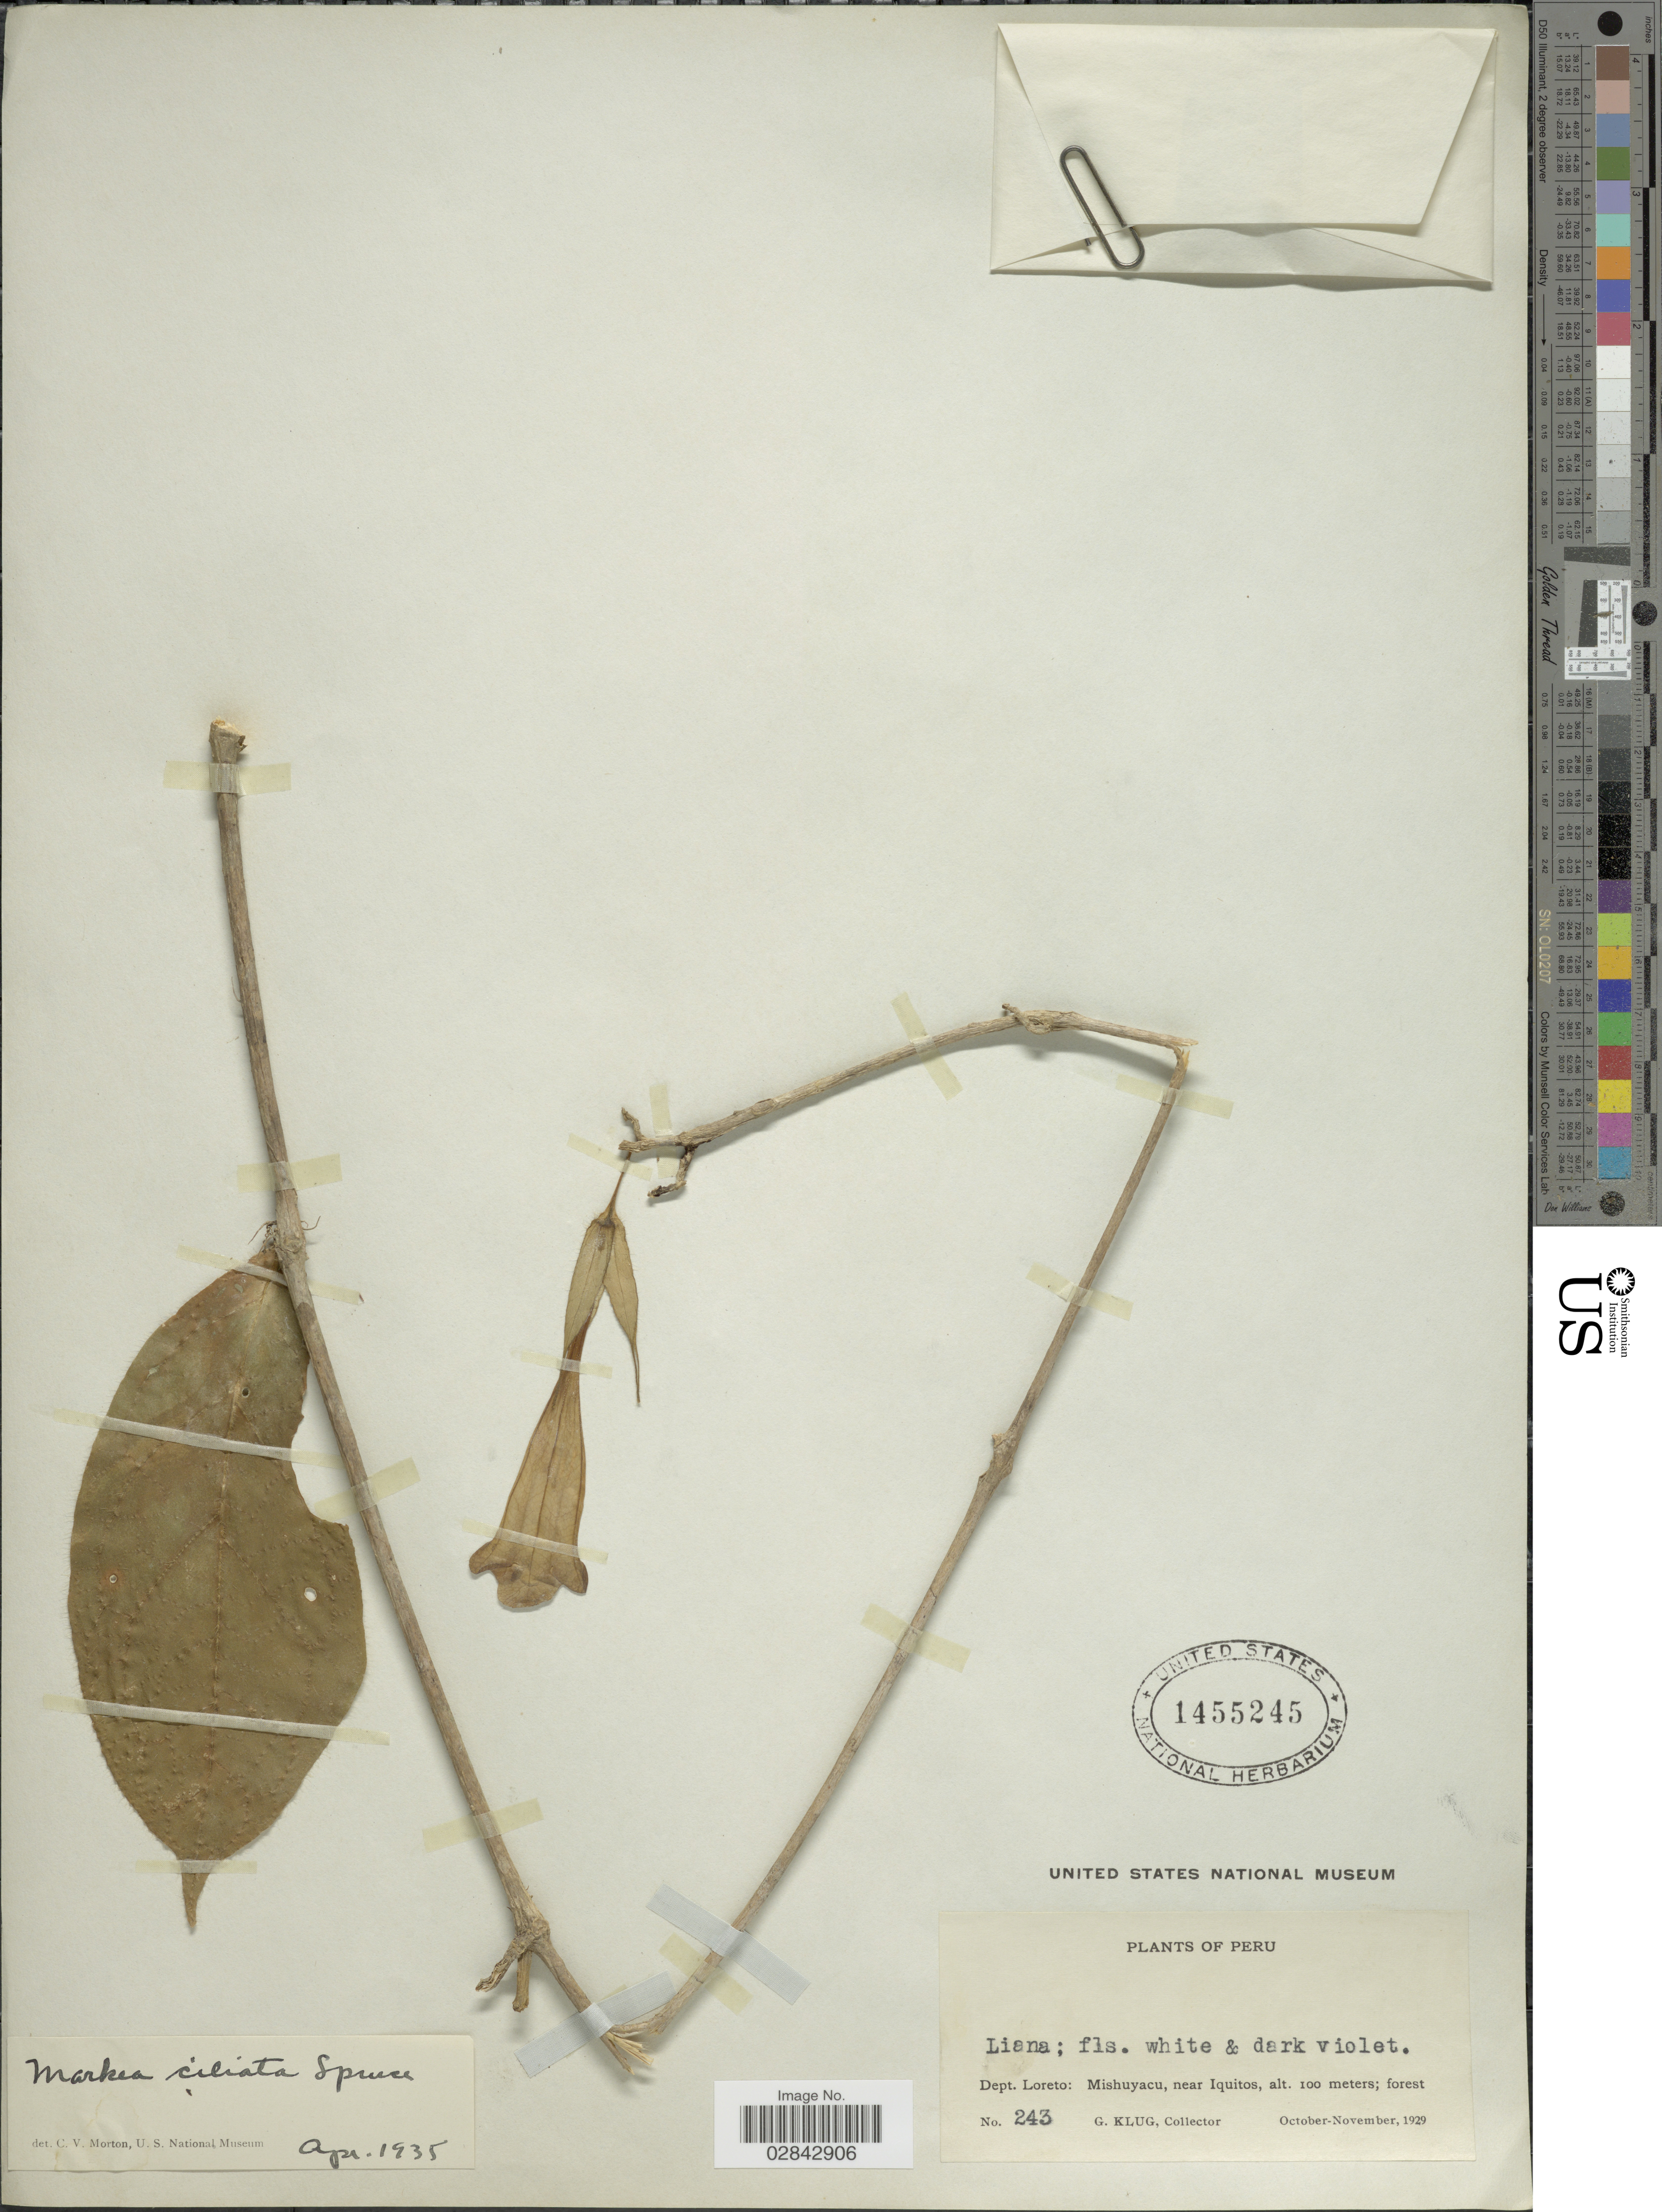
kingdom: Plantae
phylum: Tracheophyta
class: Magnoliopsida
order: Solanales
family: Solanaceae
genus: Markea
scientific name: Markea formicarum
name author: Dammer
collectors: G. Klug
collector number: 243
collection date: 1929-10/1929-11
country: Peru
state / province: Loreto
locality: Dept. Loreto: Mishuyacu, near Iquitos.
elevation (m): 100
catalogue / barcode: US 1455245